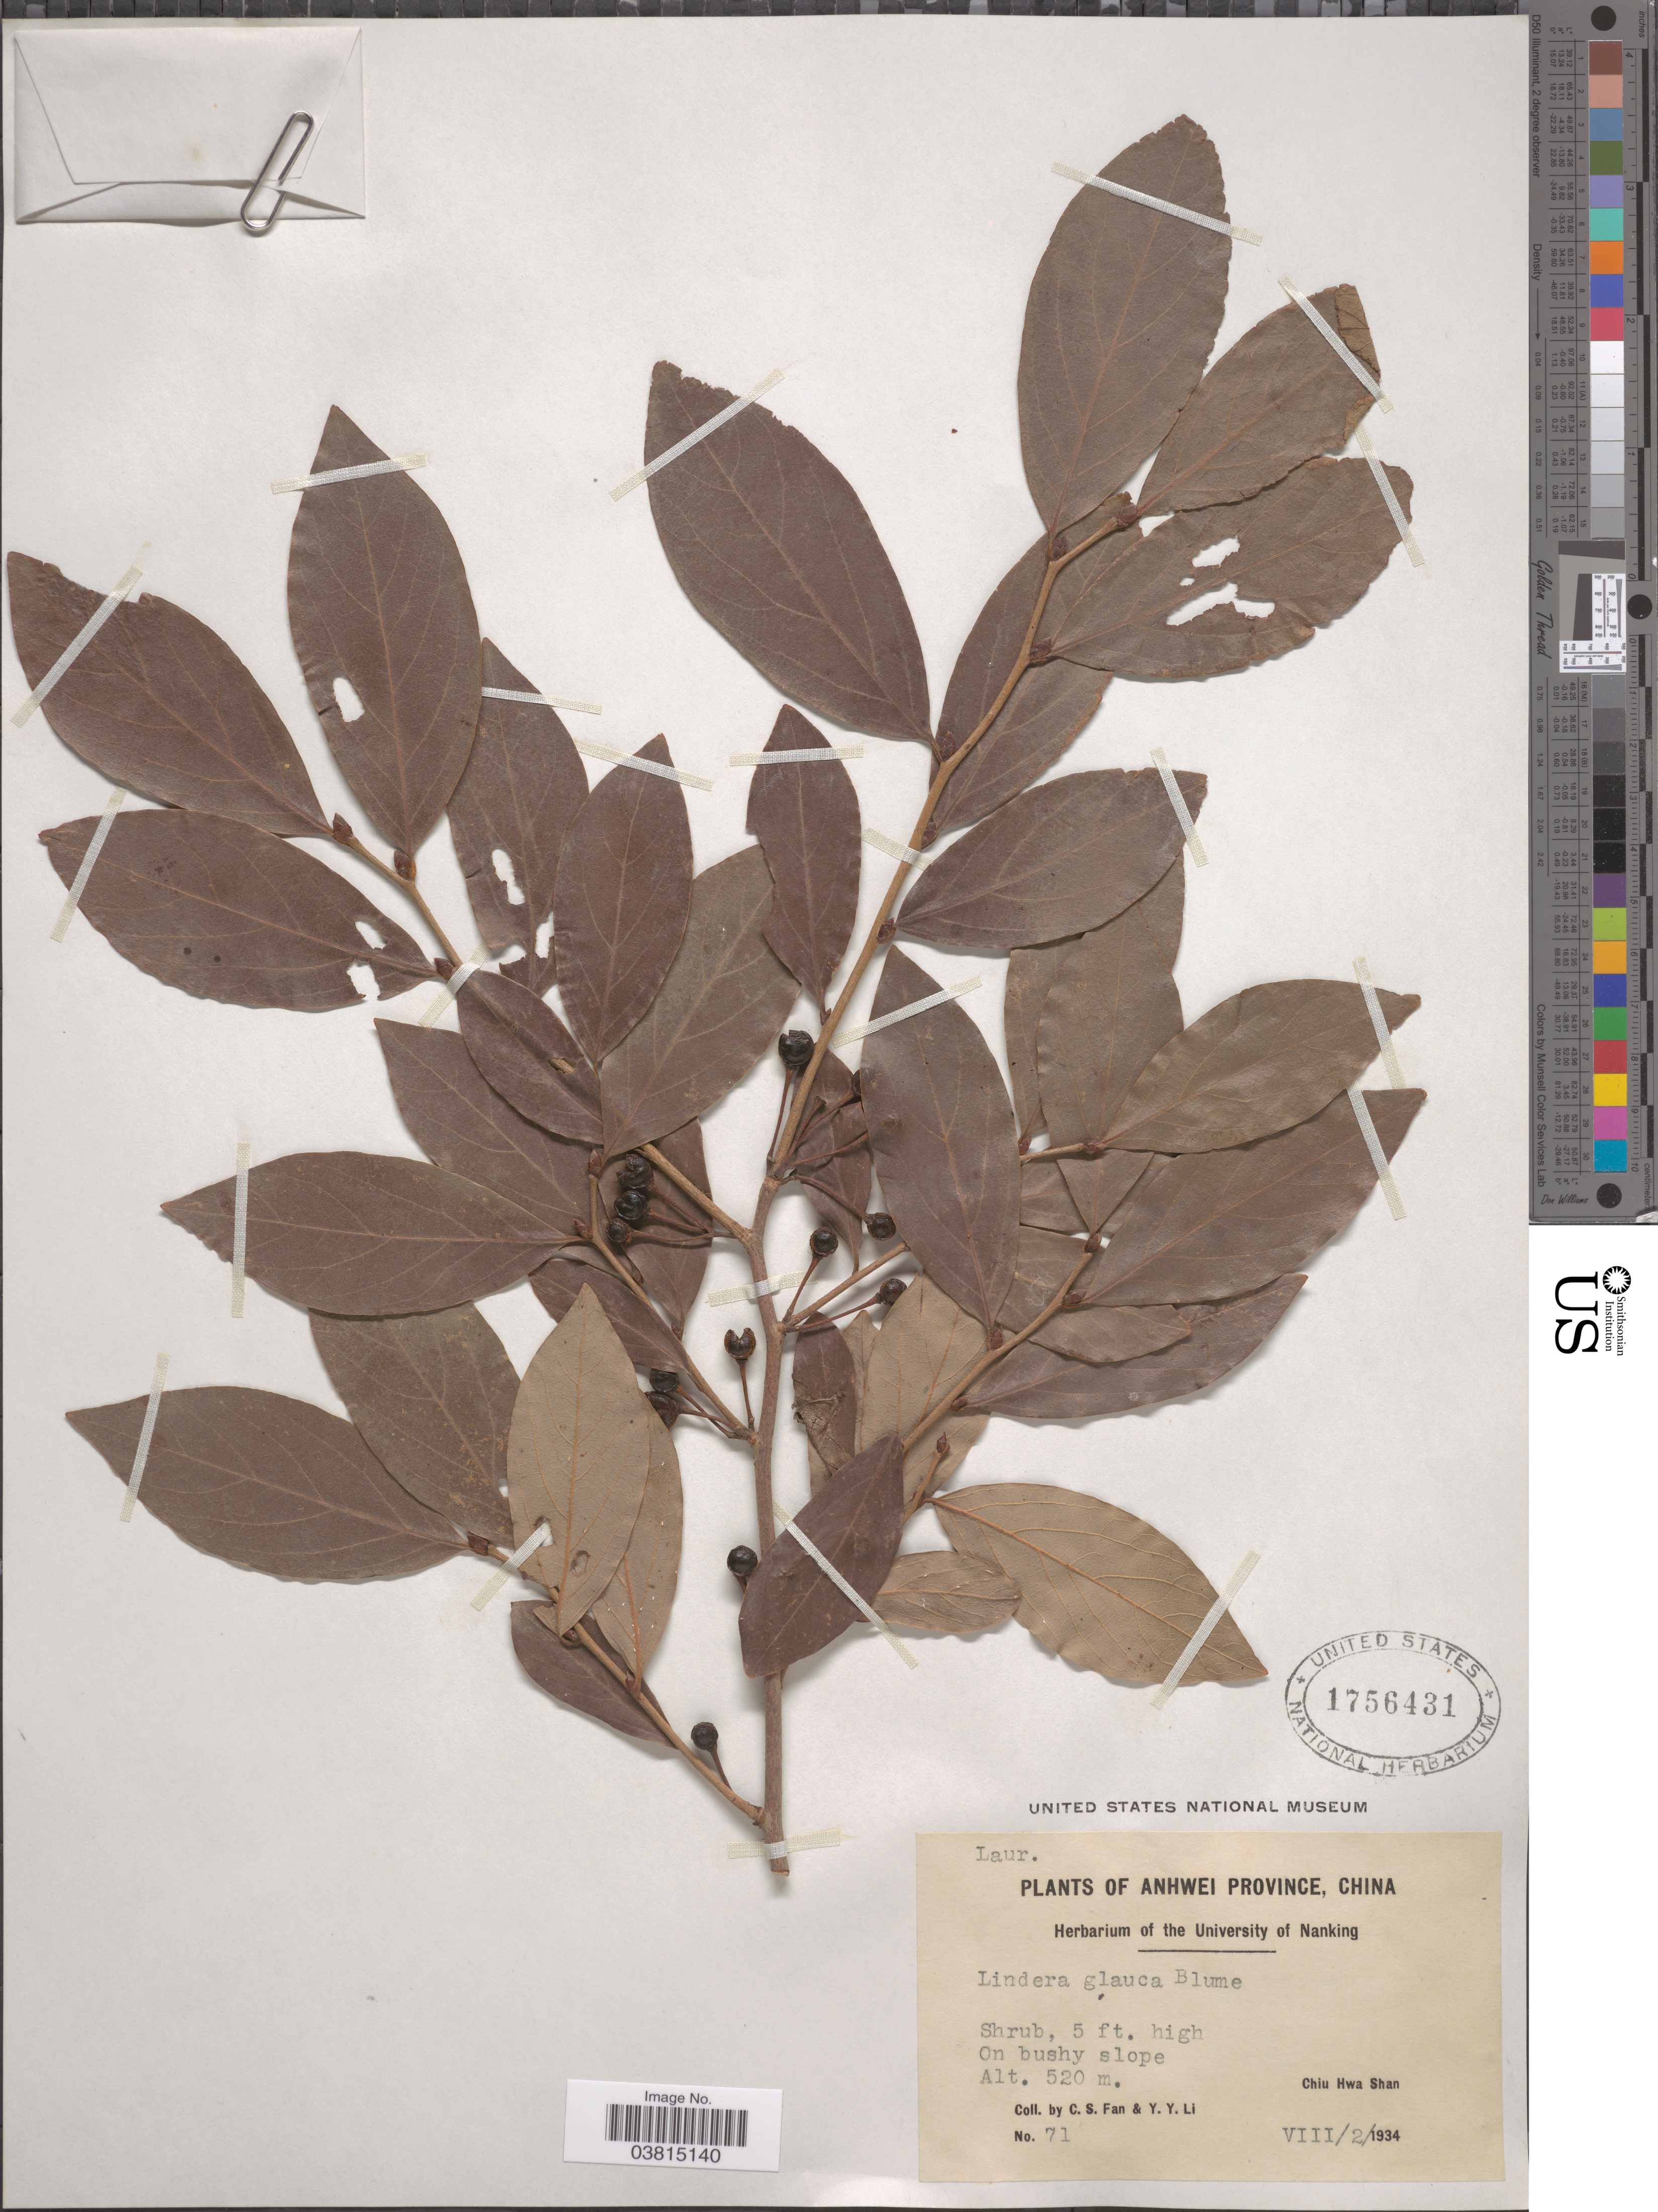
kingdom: Plantae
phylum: Tracheophyta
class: Magnoliopsida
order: Laurales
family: Lauraceae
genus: Lindera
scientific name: Lindera glauca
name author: (Siebold & Zucc.) Blume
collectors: C. S. Fan & Y. Y. Li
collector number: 71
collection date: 1934-08-02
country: China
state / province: Anhui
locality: Anhwei Province. Wang Shan.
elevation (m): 520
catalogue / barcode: US 1756431